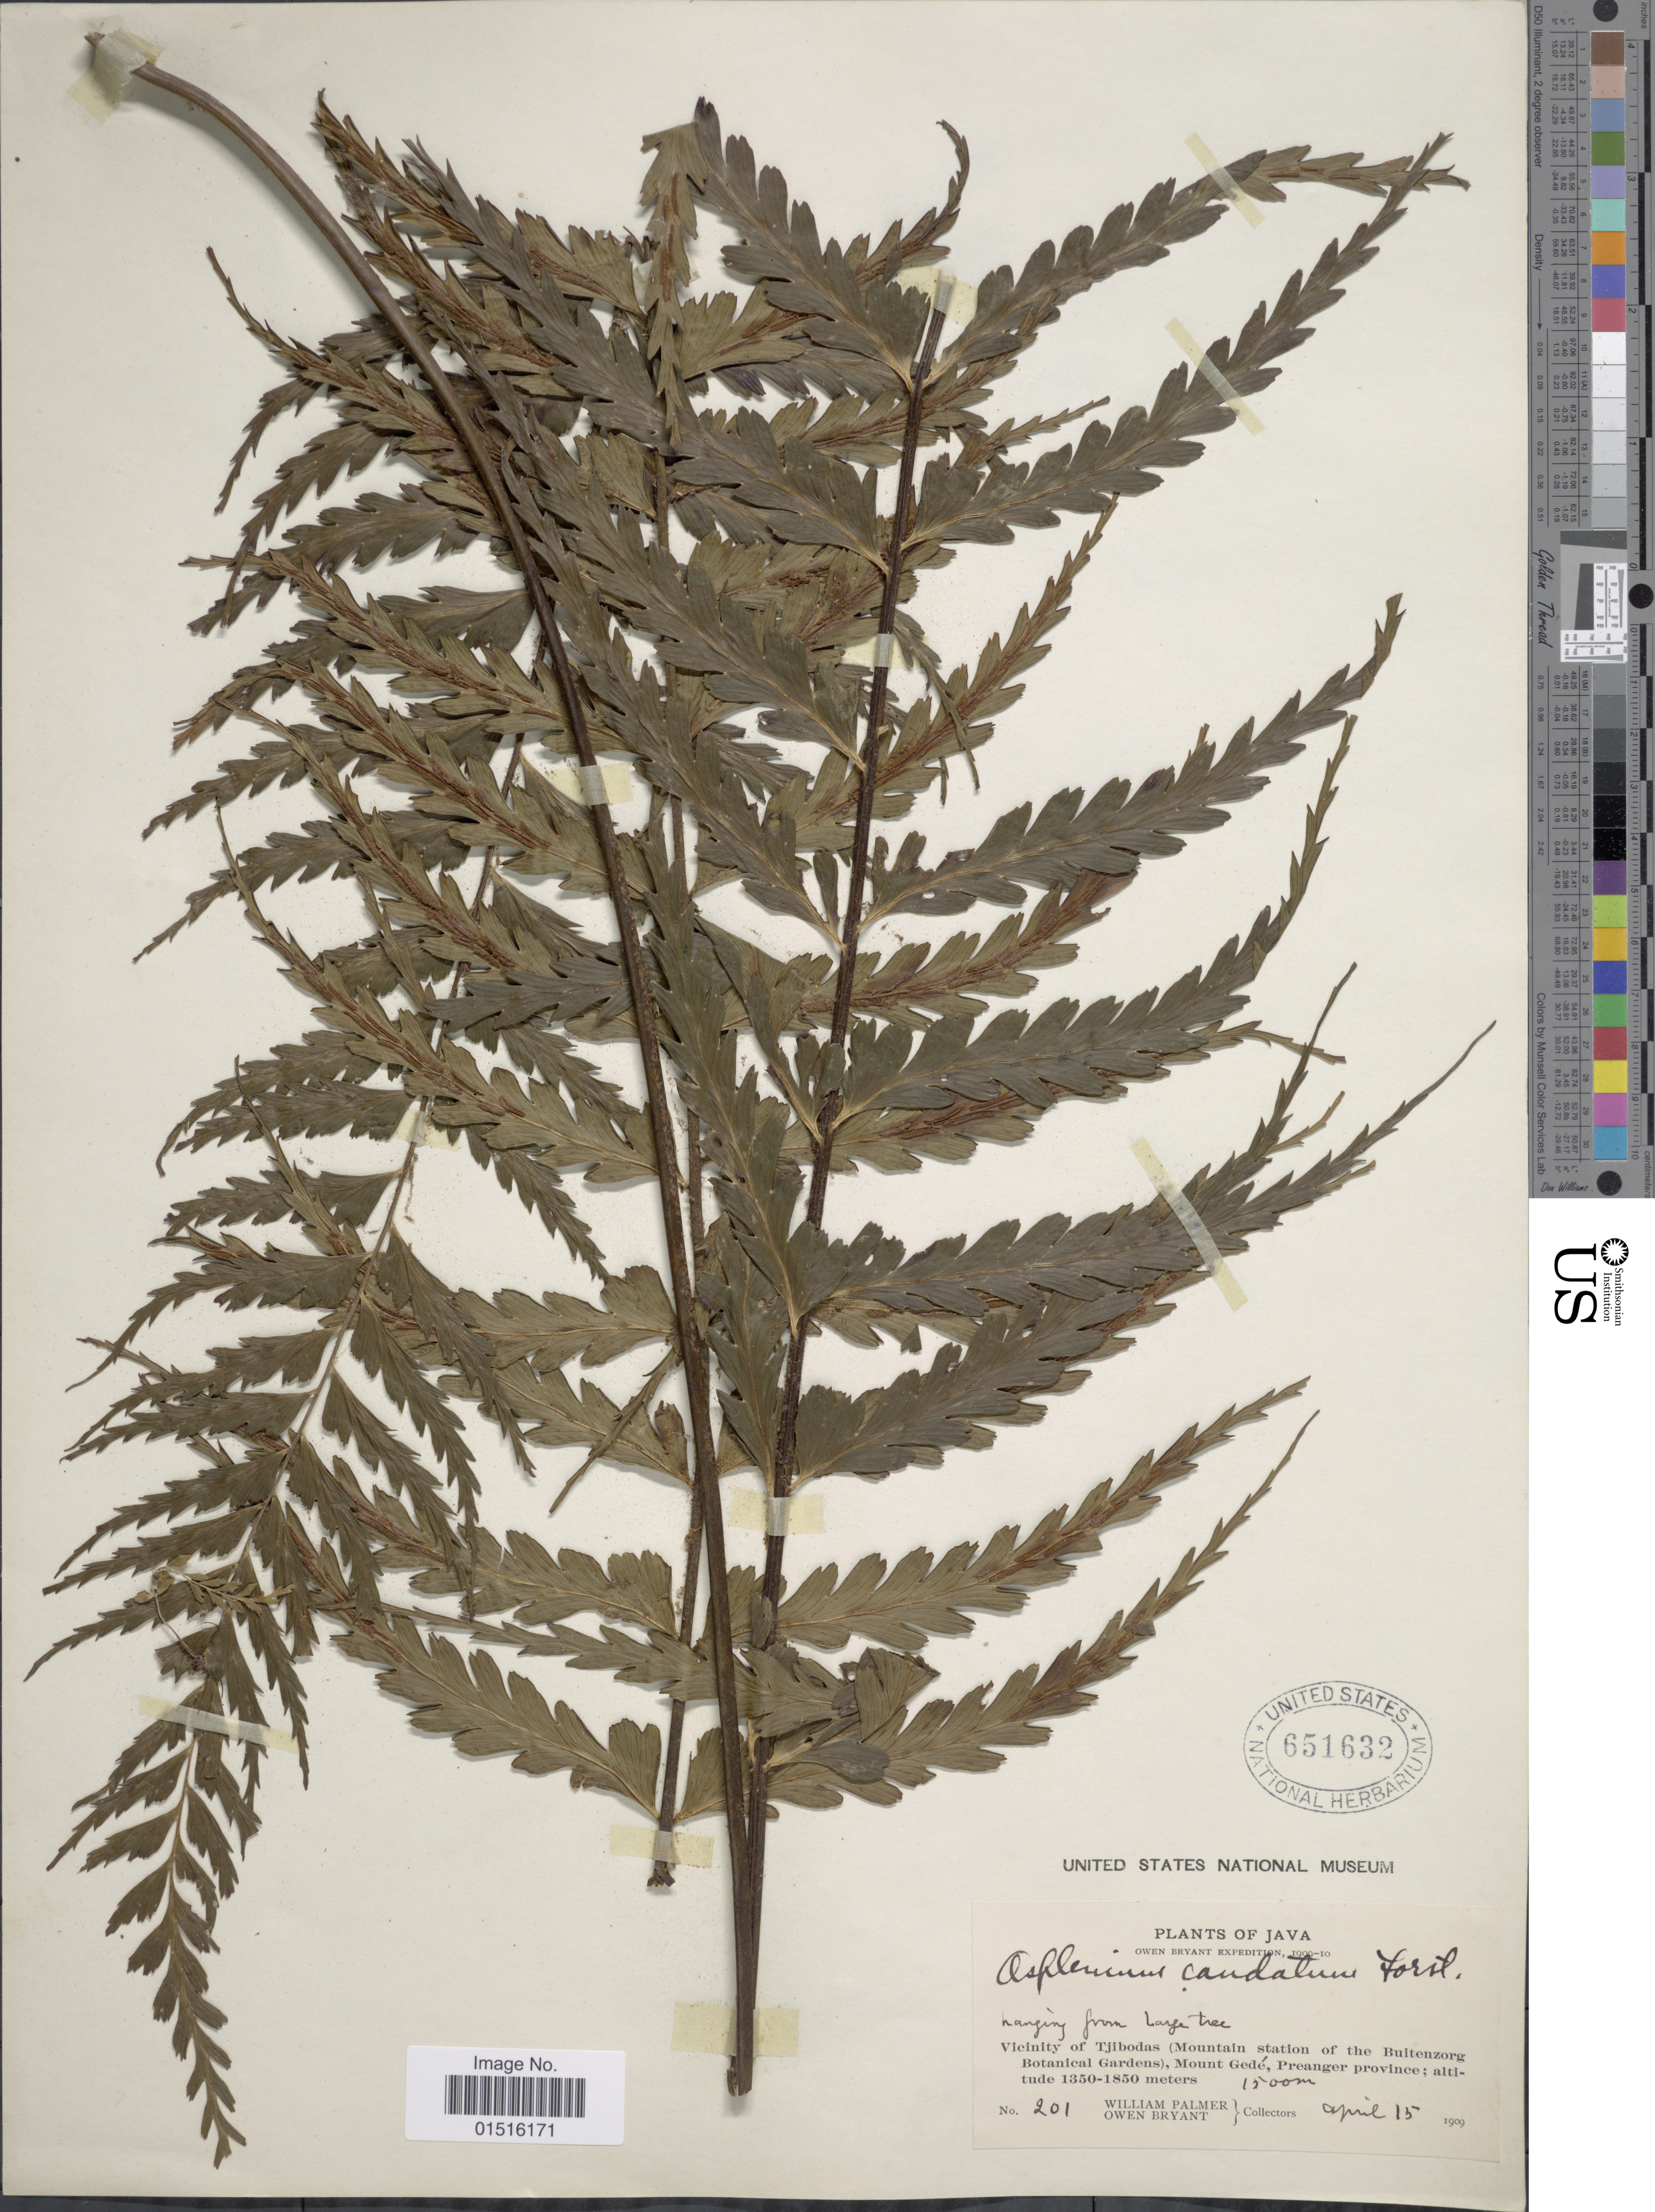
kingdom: Plantae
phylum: Tracheophyta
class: Polypodiopsida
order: Polypodiales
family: Aspleniaceae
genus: Asplenium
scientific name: Asplenium truncatum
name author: Blume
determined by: Salgado, A. E.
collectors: W. Palmer & O. Bryant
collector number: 201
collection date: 1909-04-15/1910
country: Indonesia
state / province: Java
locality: Vicinity of Tjibodas (Mountain station of the Buitenzorg Botanical Gardens), Mount Gede, Preanger province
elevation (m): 1500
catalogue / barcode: US 651632